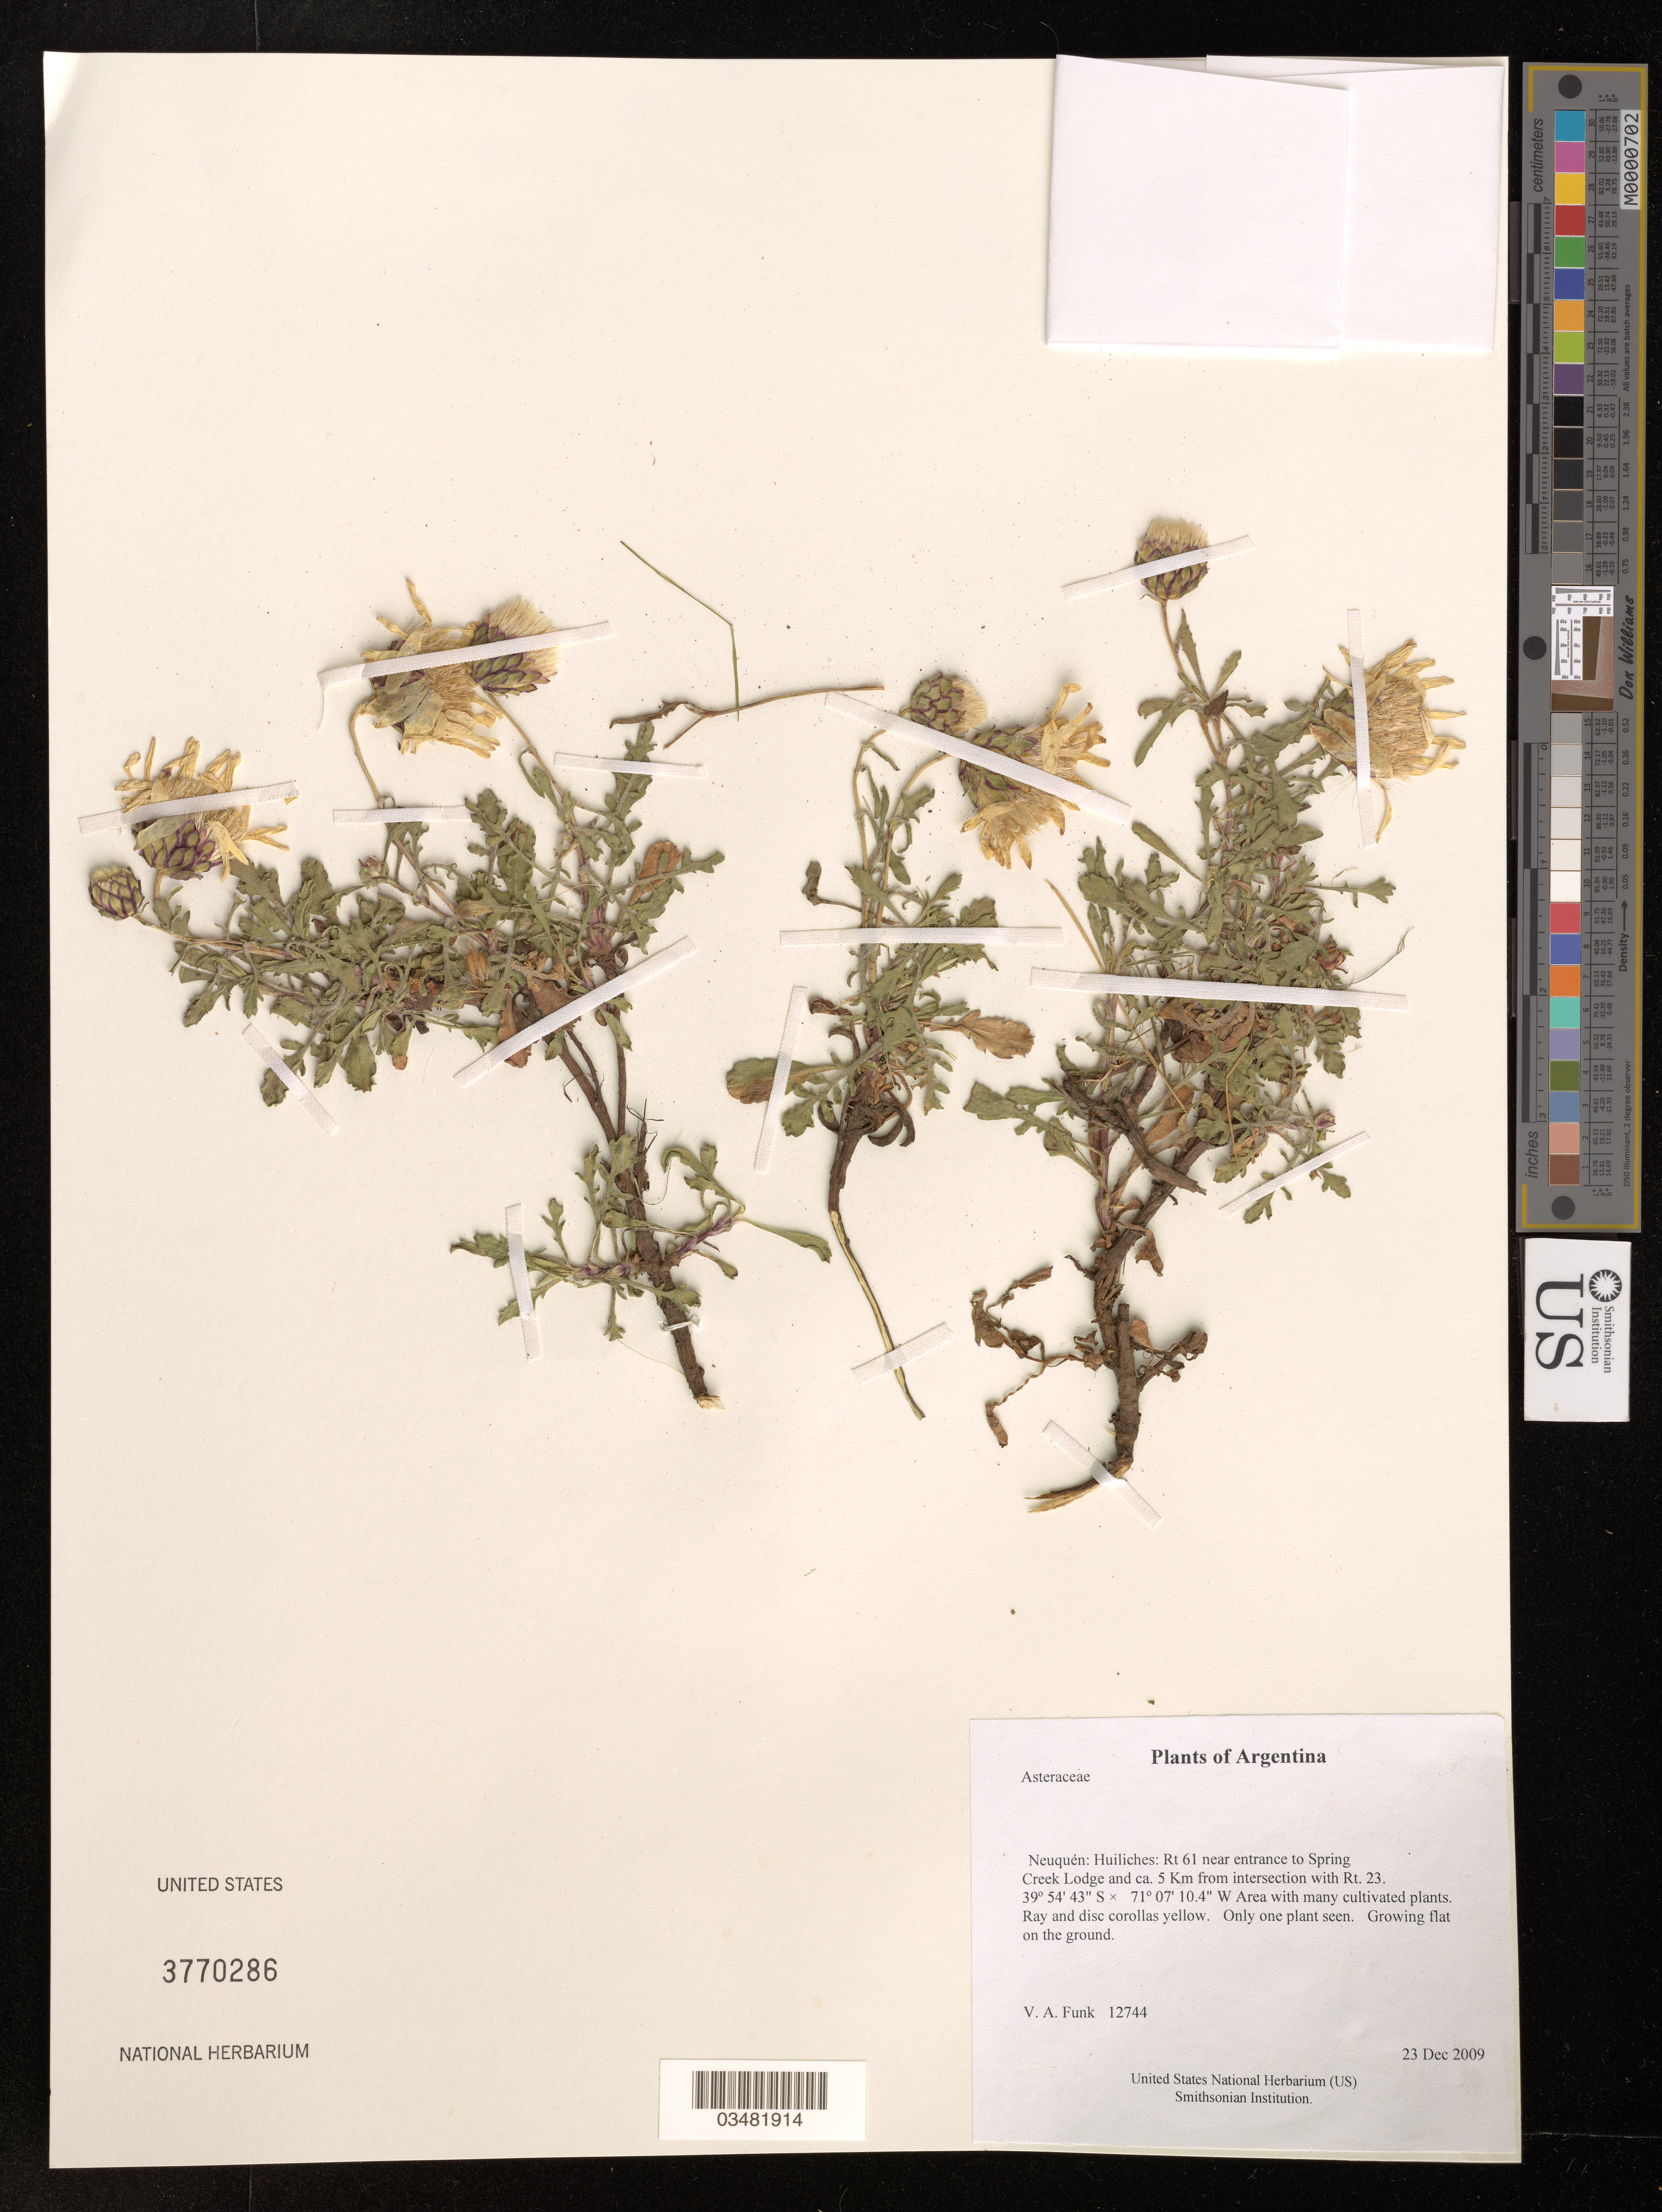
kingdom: Plantae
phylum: Tracheophyta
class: Magnoliopsida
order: Asterales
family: Asteraceae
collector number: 12744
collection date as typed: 23 Dec 2009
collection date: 2009-12-23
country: Argentina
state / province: Neuquén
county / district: Huiliches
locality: Rt 61 near entrance to Spring Creek Lodge and ca. 5 Km from intersection with Rt. 23.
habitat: Area with many cultivated plants.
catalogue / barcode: US 3770286